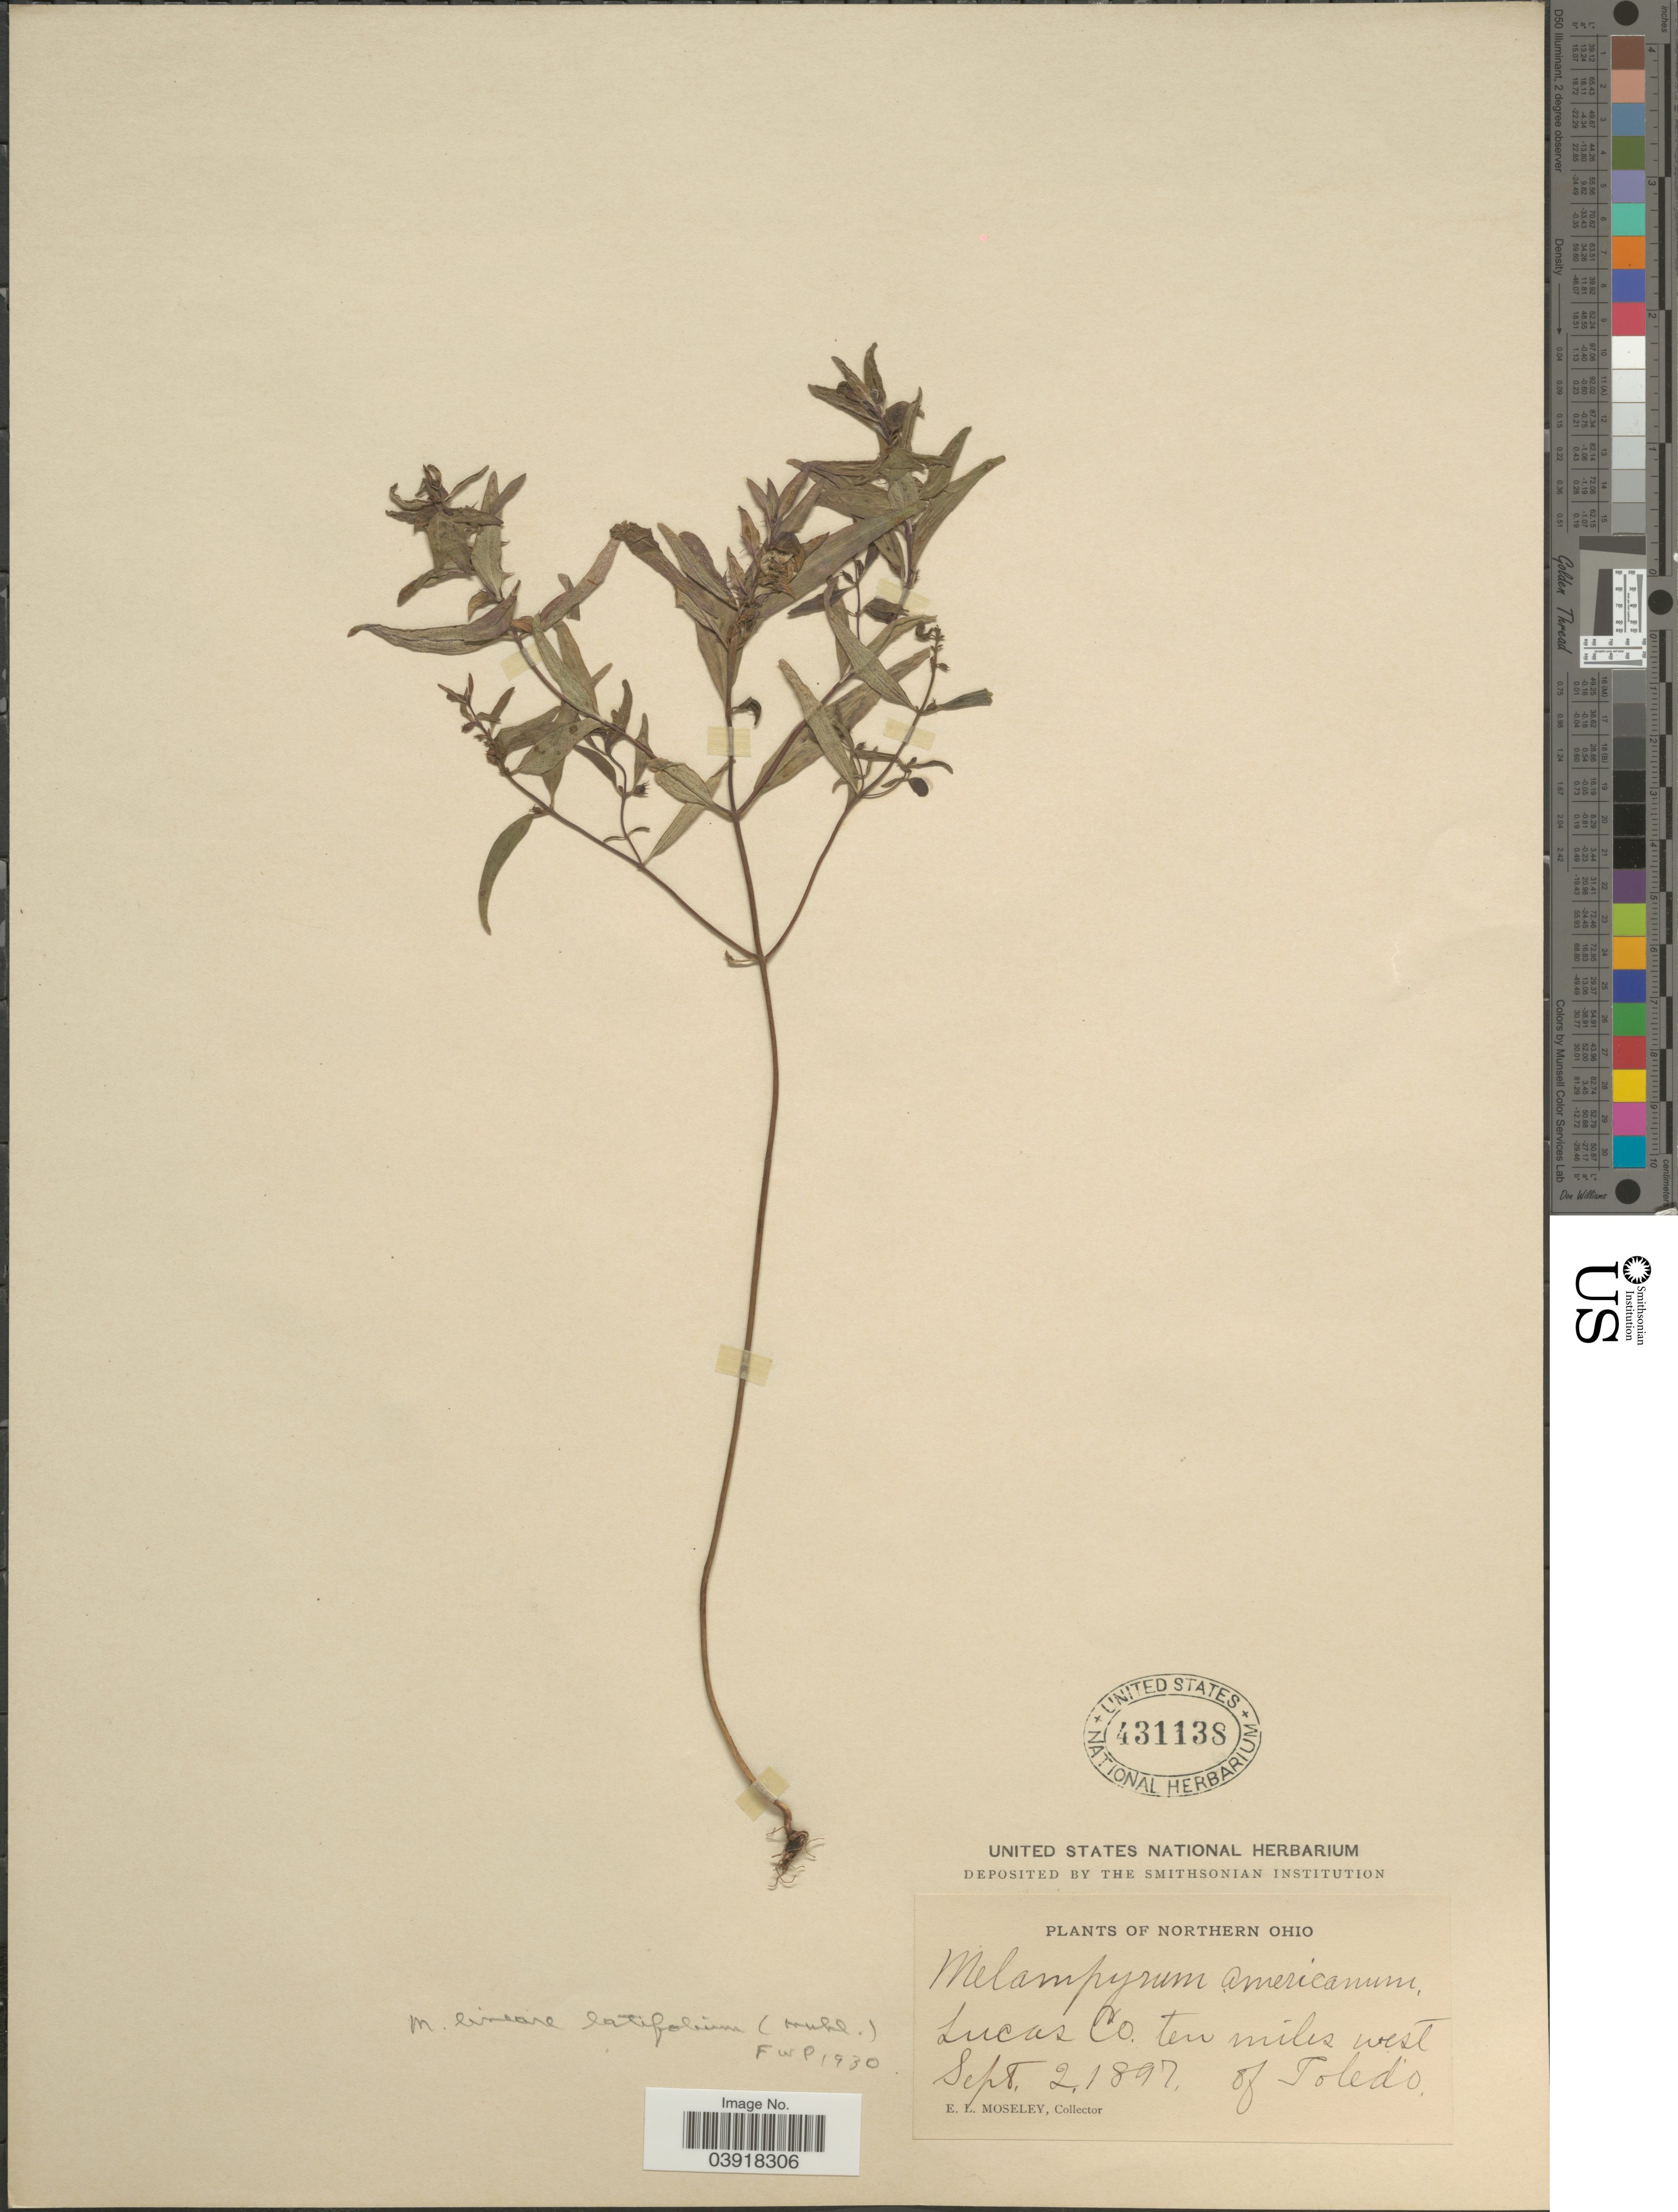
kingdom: Plantae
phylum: Tracheophyta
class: Magnoliopsida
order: Lamiales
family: Orobanchaceae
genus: Melampyrum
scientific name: Melampyrum lineare var. latifolium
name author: (Muhl.) P. Beauv.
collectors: E. Moseley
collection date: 1897-09-21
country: United States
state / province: Ohio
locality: Northern Ohio. Lucas Co. ten miles west of Toledo.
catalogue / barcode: US 431138